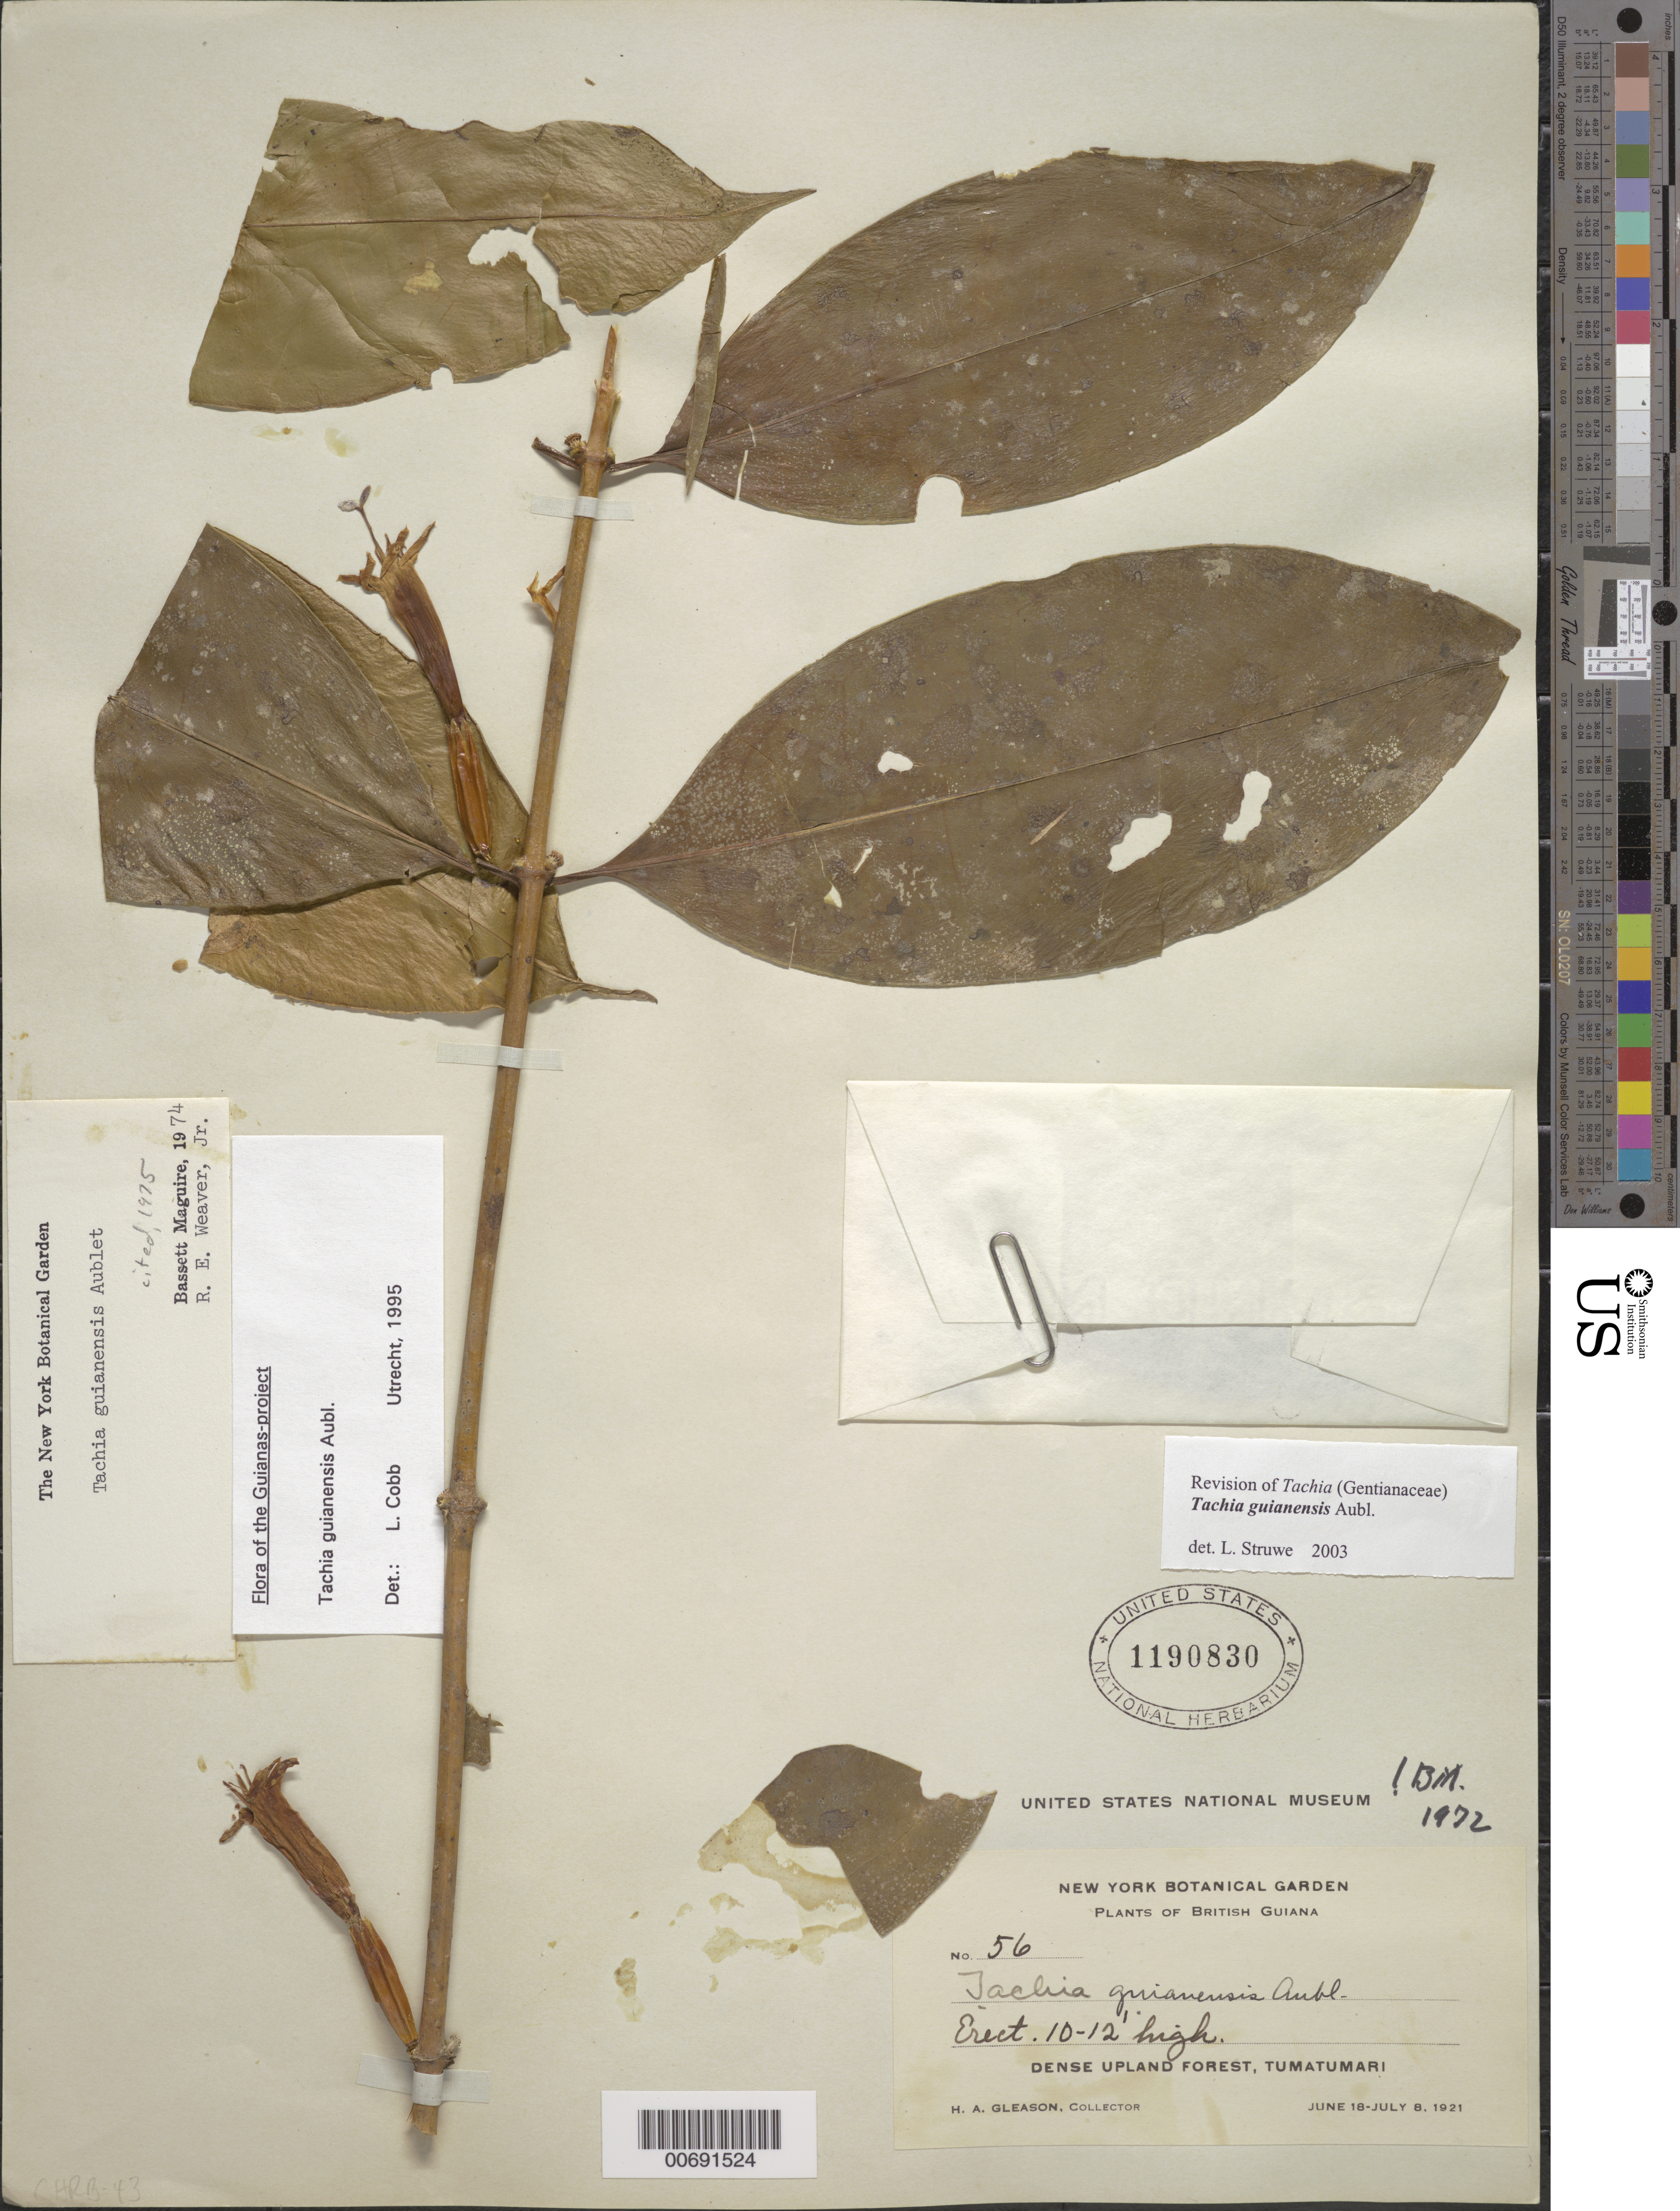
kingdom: Plantae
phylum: Tracheophyta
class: Magnoliopsida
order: Gentianales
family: Gentianaceae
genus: Tachia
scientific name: Tachia guianensis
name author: Aubl.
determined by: Cobb, L.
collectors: H. A. Gleason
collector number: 56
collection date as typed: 18-Jun-21 to 8-Jul-21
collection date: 1921-06-18/1921-07-08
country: Guyana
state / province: Potaro-Siparuni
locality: Tumatumari Village, Potaro R.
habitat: Dense upland forest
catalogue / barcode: US 1190830